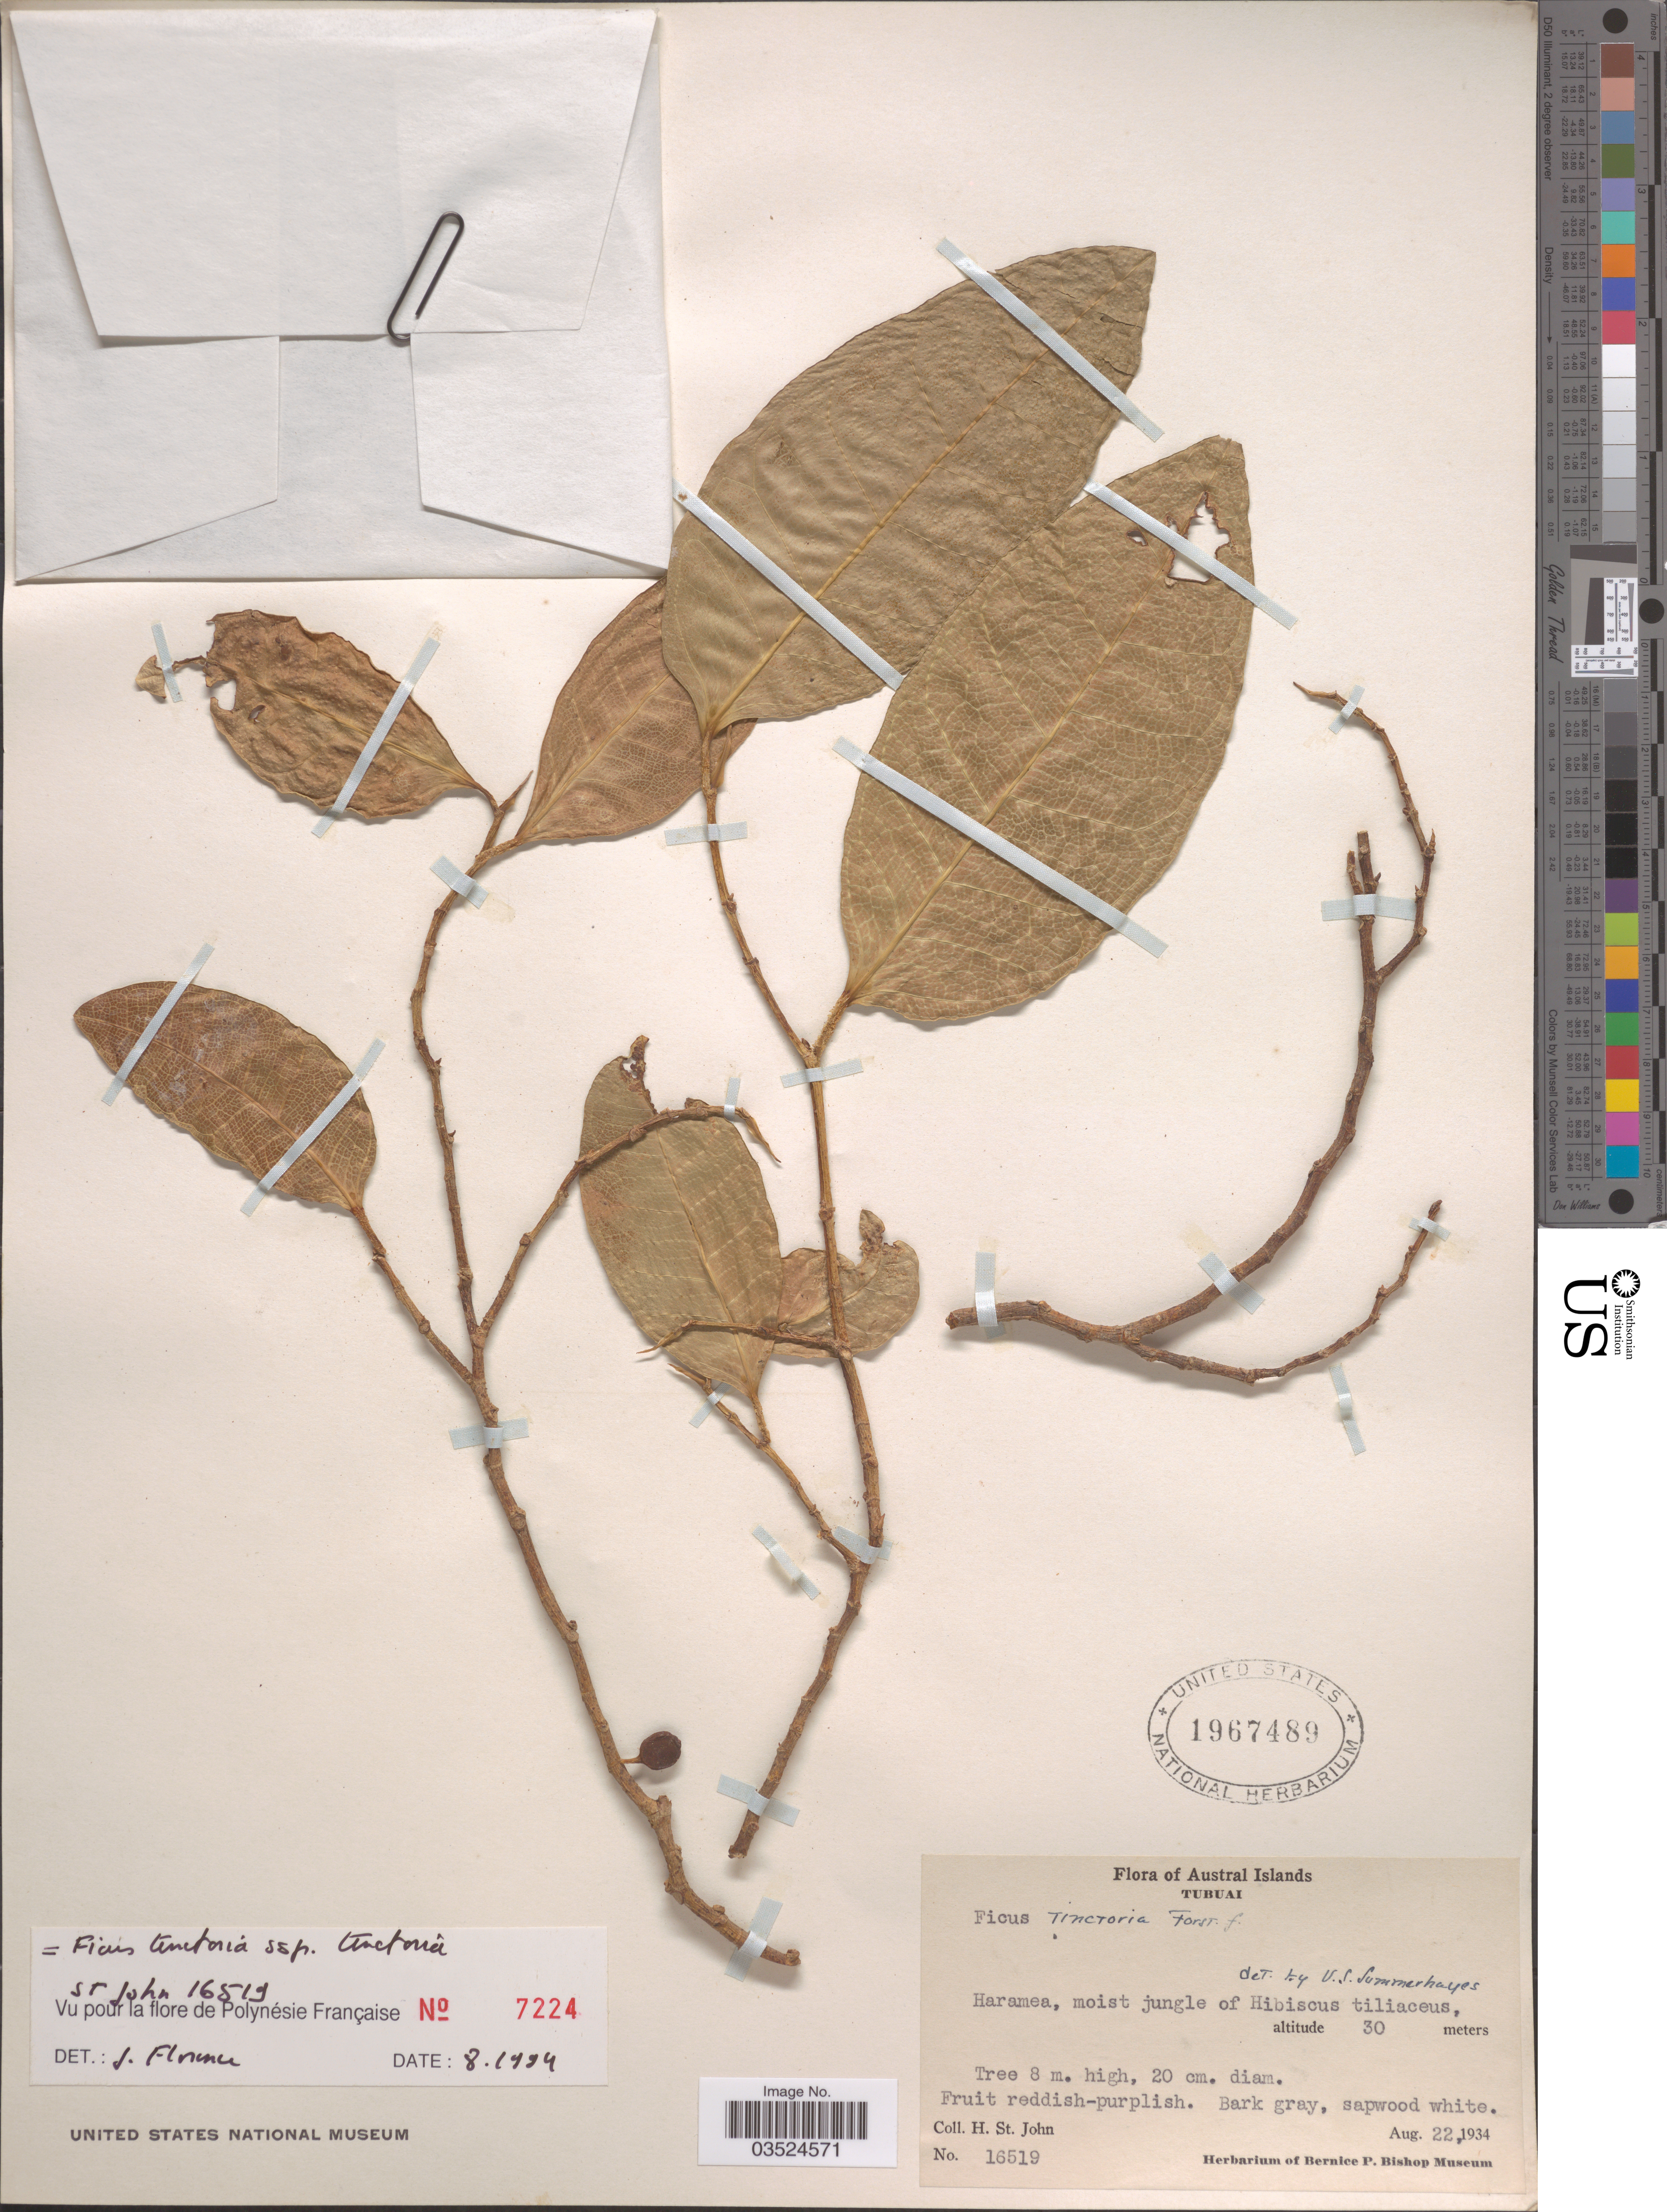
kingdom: Plantae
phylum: Tracheophyta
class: Magnoliopsida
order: Rosales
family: Moraceae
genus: Ficus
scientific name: Ficus tinctoria subsp. tinctoria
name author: G. Forst.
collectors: H. St. John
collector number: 16519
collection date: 1934-08-22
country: French Polynesia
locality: Austral Islands. Tubuai. Haramea.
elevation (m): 30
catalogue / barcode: US 1967489